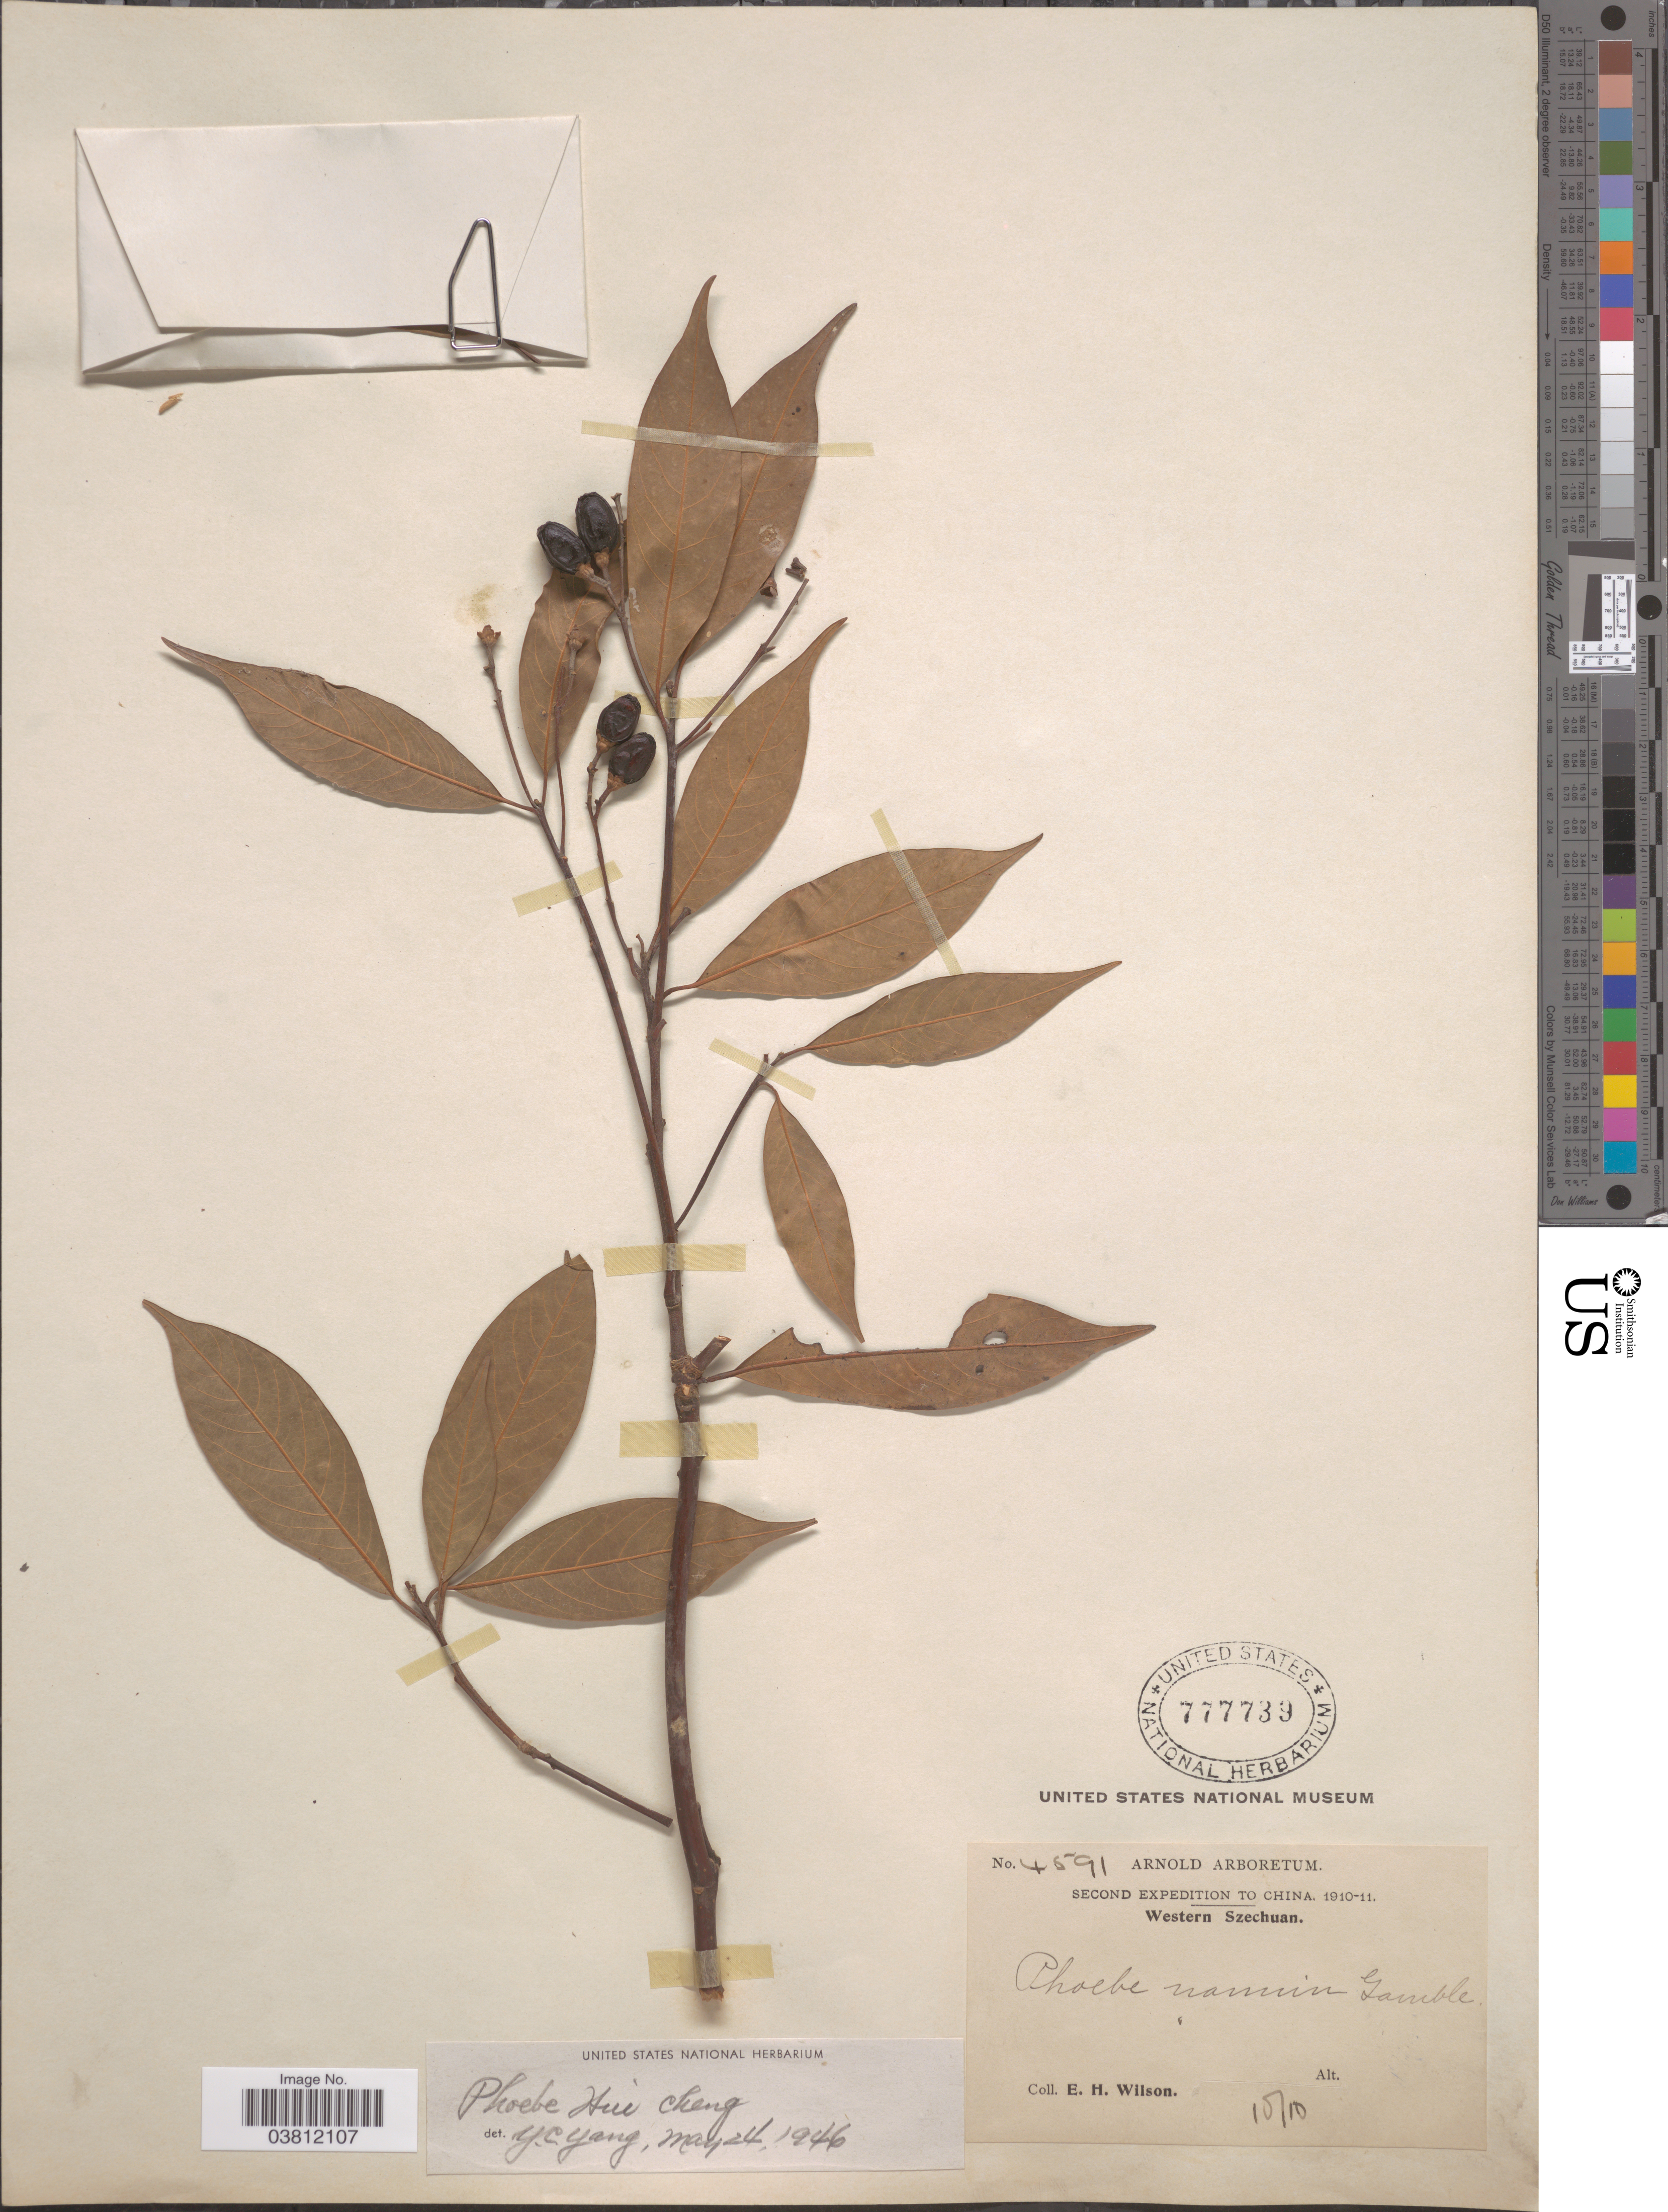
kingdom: Plantae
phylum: Tracheophyta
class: Magnoliopsida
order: Laurales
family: Lauraceae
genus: Phoebe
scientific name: Phoebe hui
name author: W.C. Cheng ex Y.C. Yang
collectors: E. Wilson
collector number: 4591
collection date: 1910-10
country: China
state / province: Sichuan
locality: Western Szechuan.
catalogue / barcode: US 777739